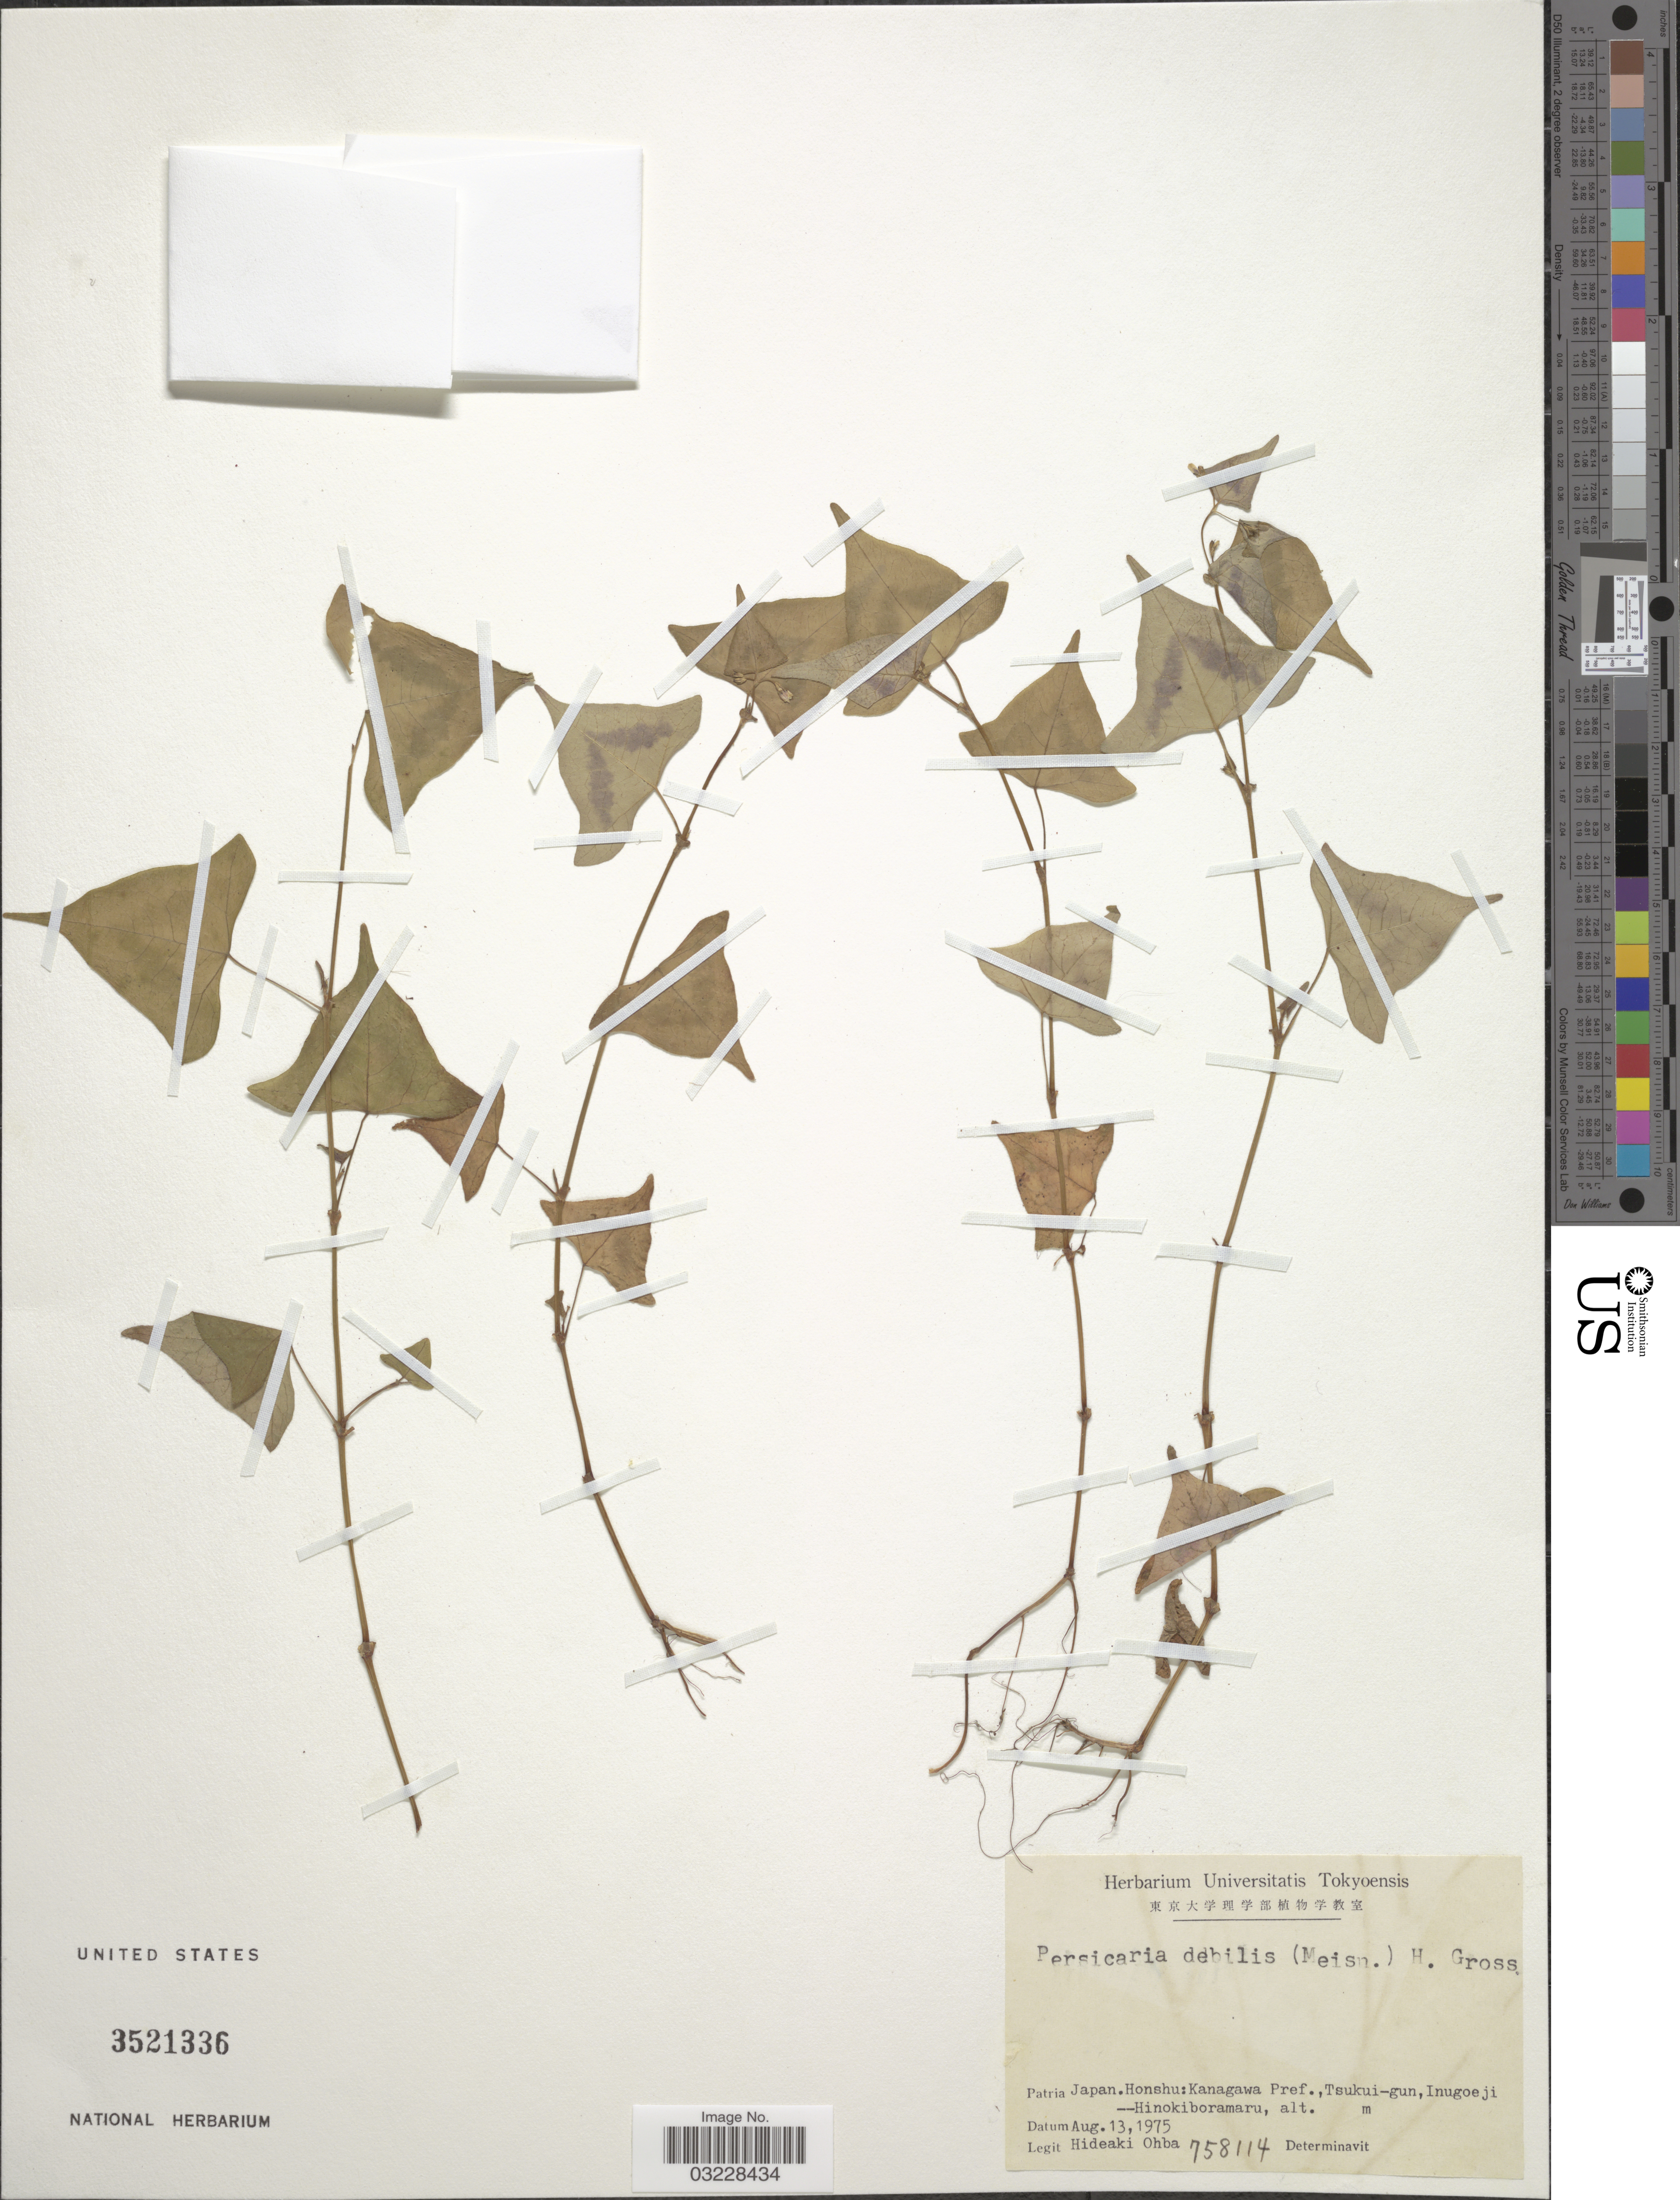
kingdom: Plantae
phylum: Tracheophyta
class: Magnoliopsida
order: Caryophyllales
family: Polygonaceae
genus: Polygonum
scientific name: Polygonum debile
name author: Meisn.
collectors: H. Ohba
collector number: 758114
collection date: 1975-08-13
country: Japan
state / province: Kanagawa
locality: Honshu: Kanagawa Pref., Tsukui-gun, Inugoeji-Hinokiboramaru.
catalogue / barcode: US 3521336